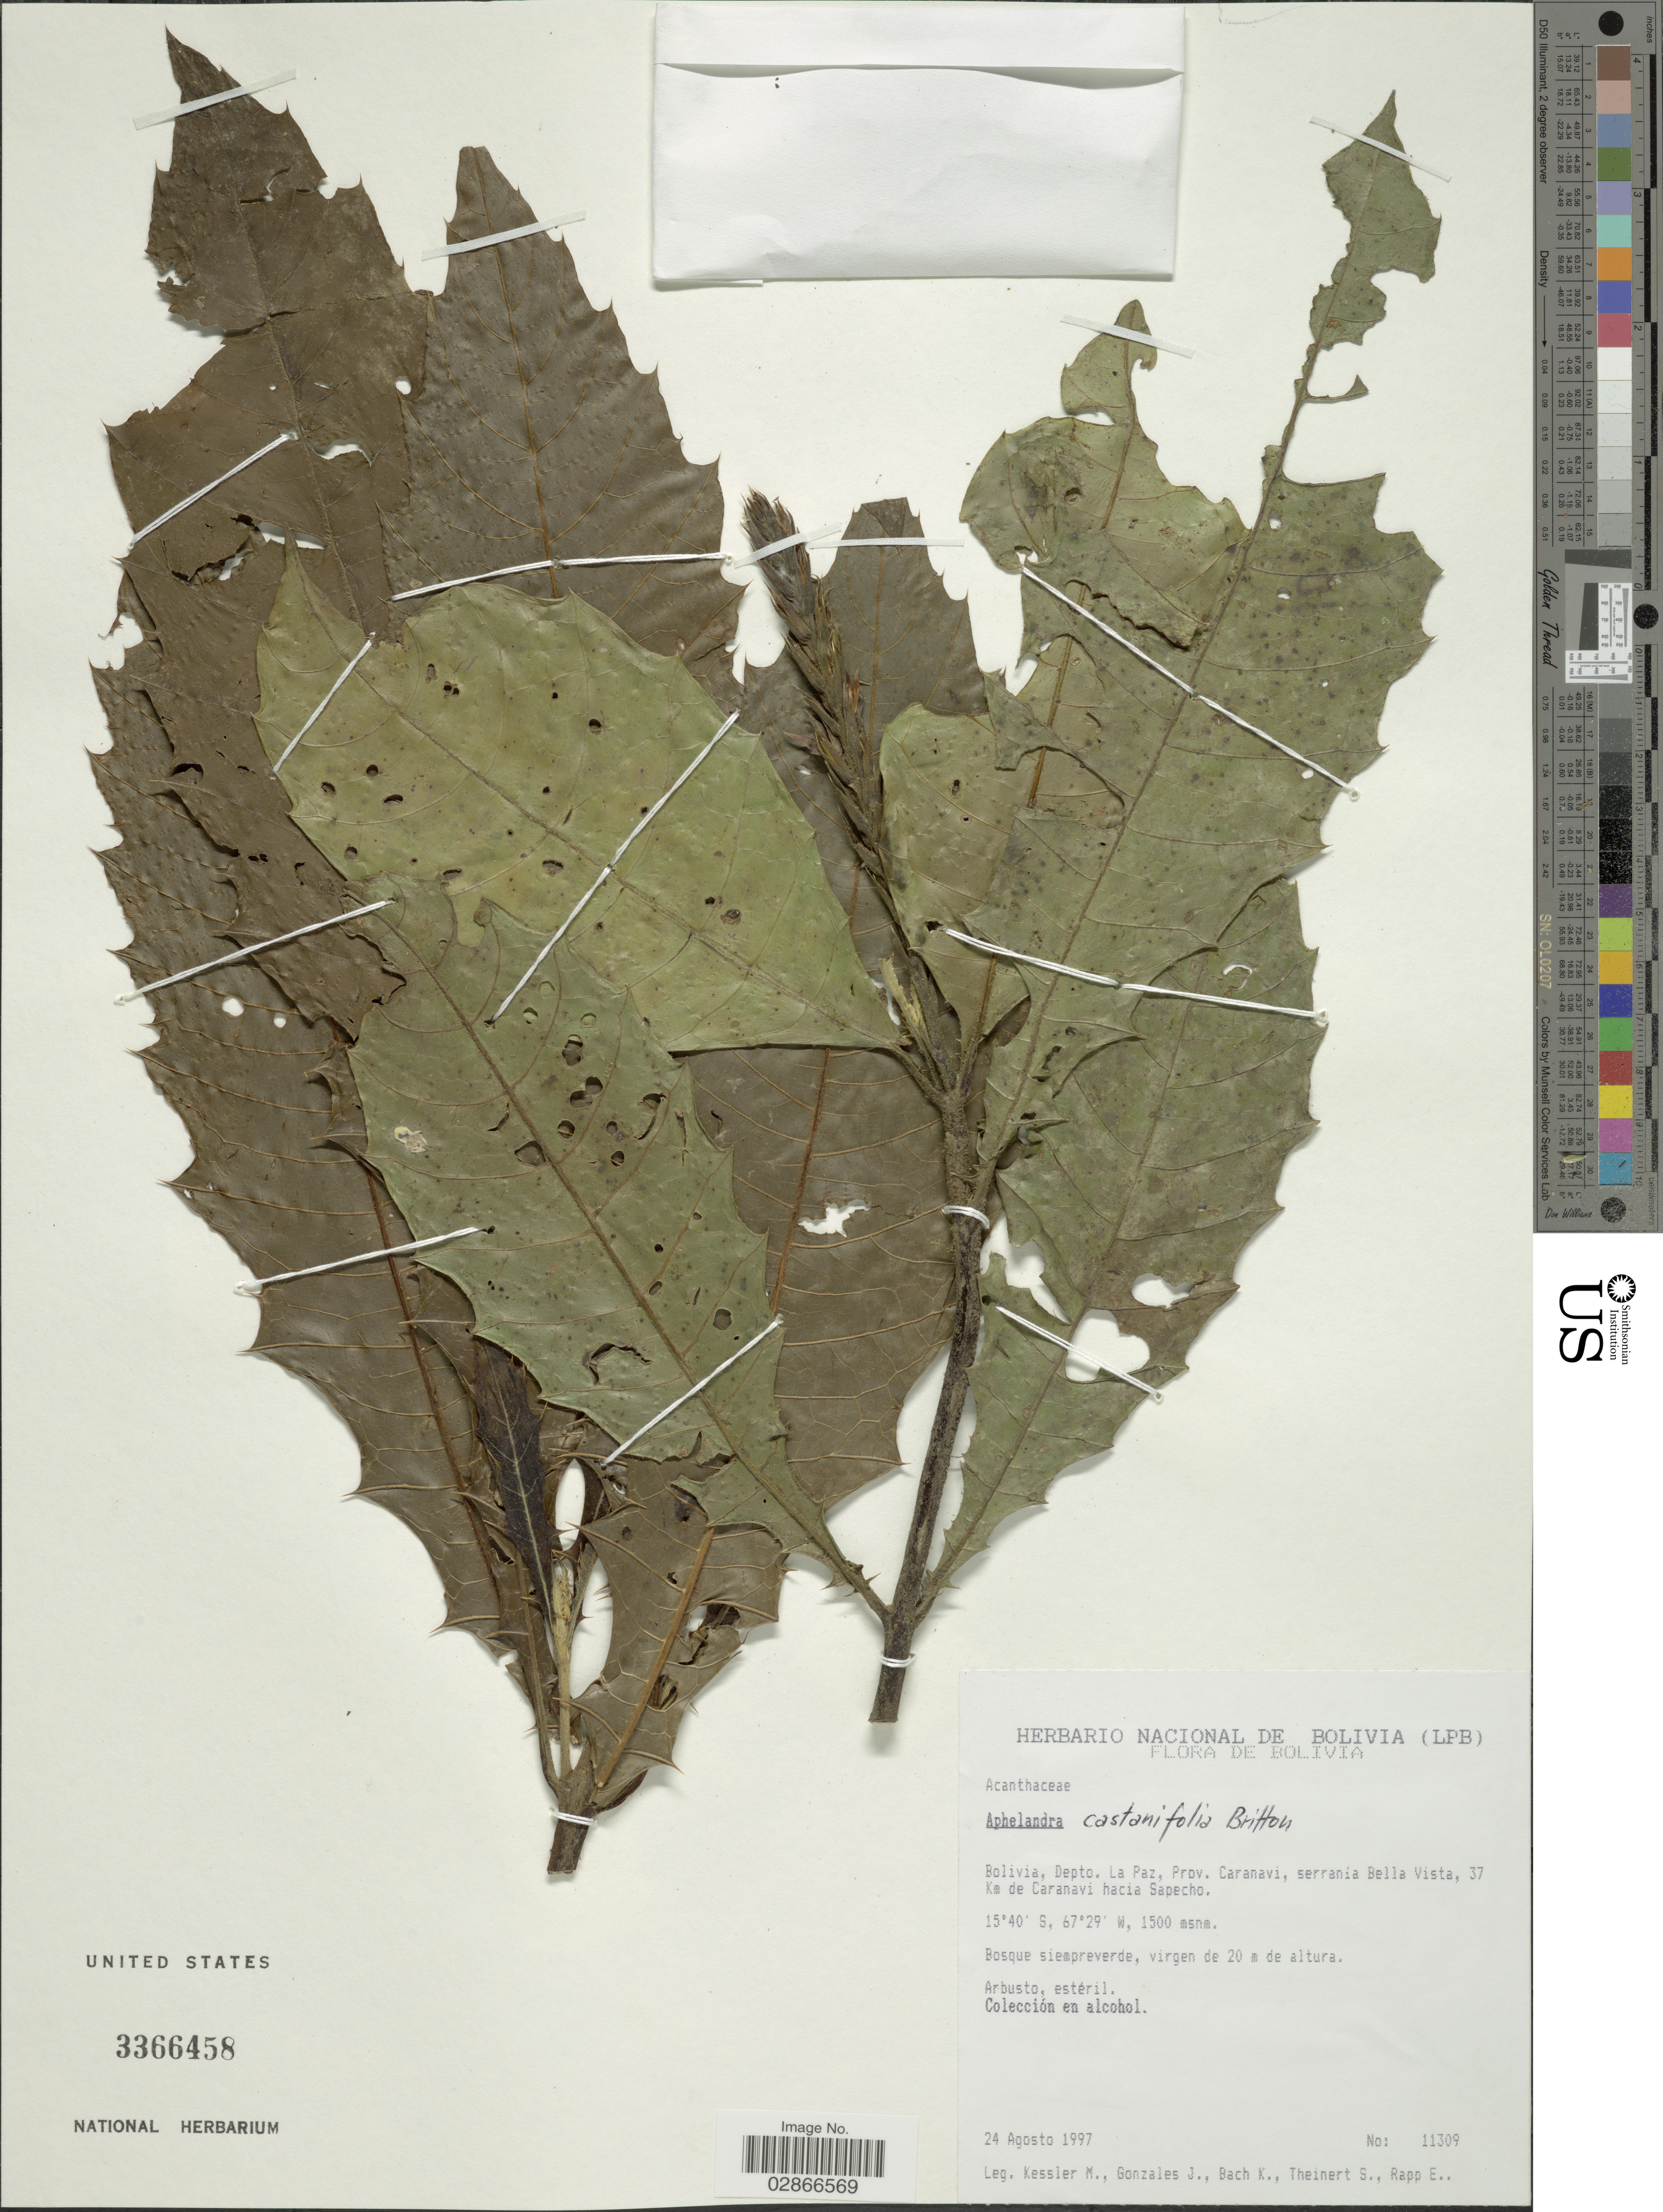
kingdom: Plantae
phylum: Tracheophyta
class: Magnoliopsida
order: Lamiales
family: Acanthaceae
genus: Aphelandra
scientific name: Aphelandra castanaefolia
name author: Britton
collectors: M. Kessler, J. Gonzales, K. Bach, S. Theinert & E. Rapp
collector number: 11309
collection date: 1997-08-24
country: Bolivia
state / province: La Paz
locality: Depto. La Paz, Prov. Caranavi, serrania Bella Vista, 37 Km de Caranavi hacia Sapecho.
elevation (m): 1500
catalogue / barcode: US 3366458